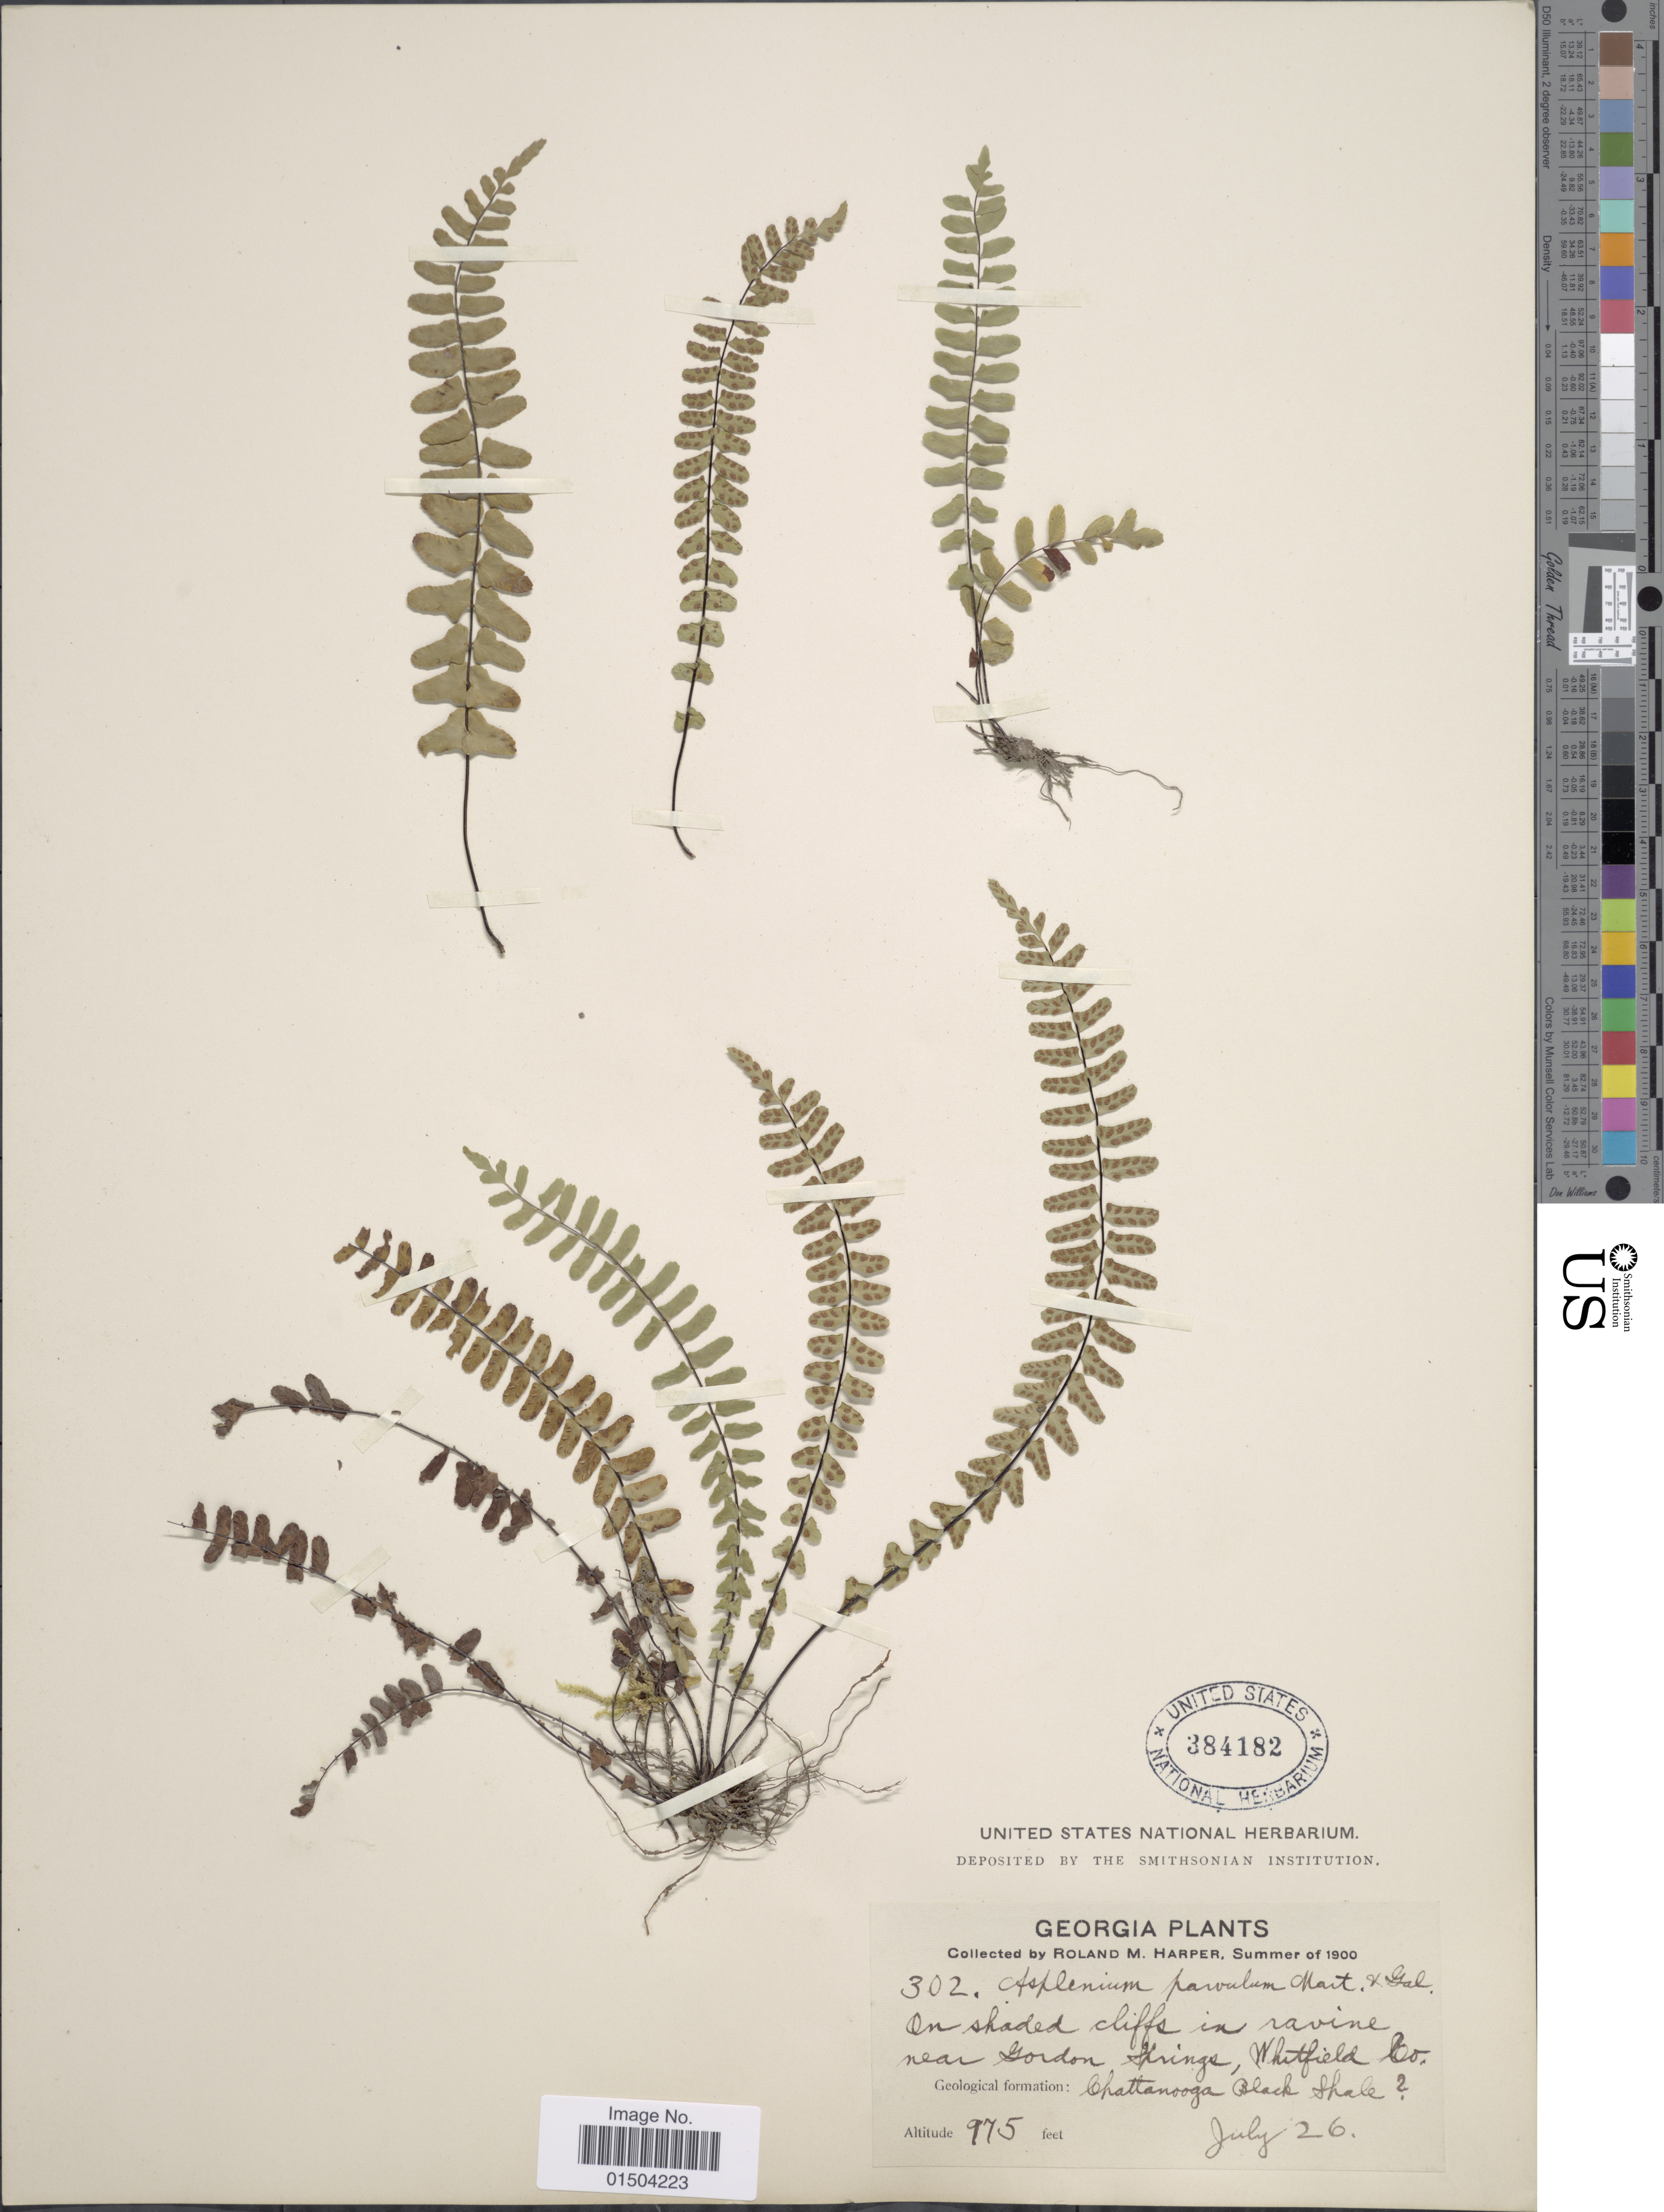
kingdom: Plantae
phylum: Tracheophyta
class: Polypodiopsida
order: Polypodiales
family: Aspleniaceae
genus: Asplenium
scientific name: Asplenium resiliens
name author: Kunze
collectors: R. M. Harper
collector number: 302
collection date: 1900-07-26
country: United States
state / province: Georgia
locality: On shaded cliffs in ravine near Gordon Springs, Whitfield Co. Geological formation: Chattanooga Black Shale.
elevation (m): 297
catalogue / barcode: US 384182